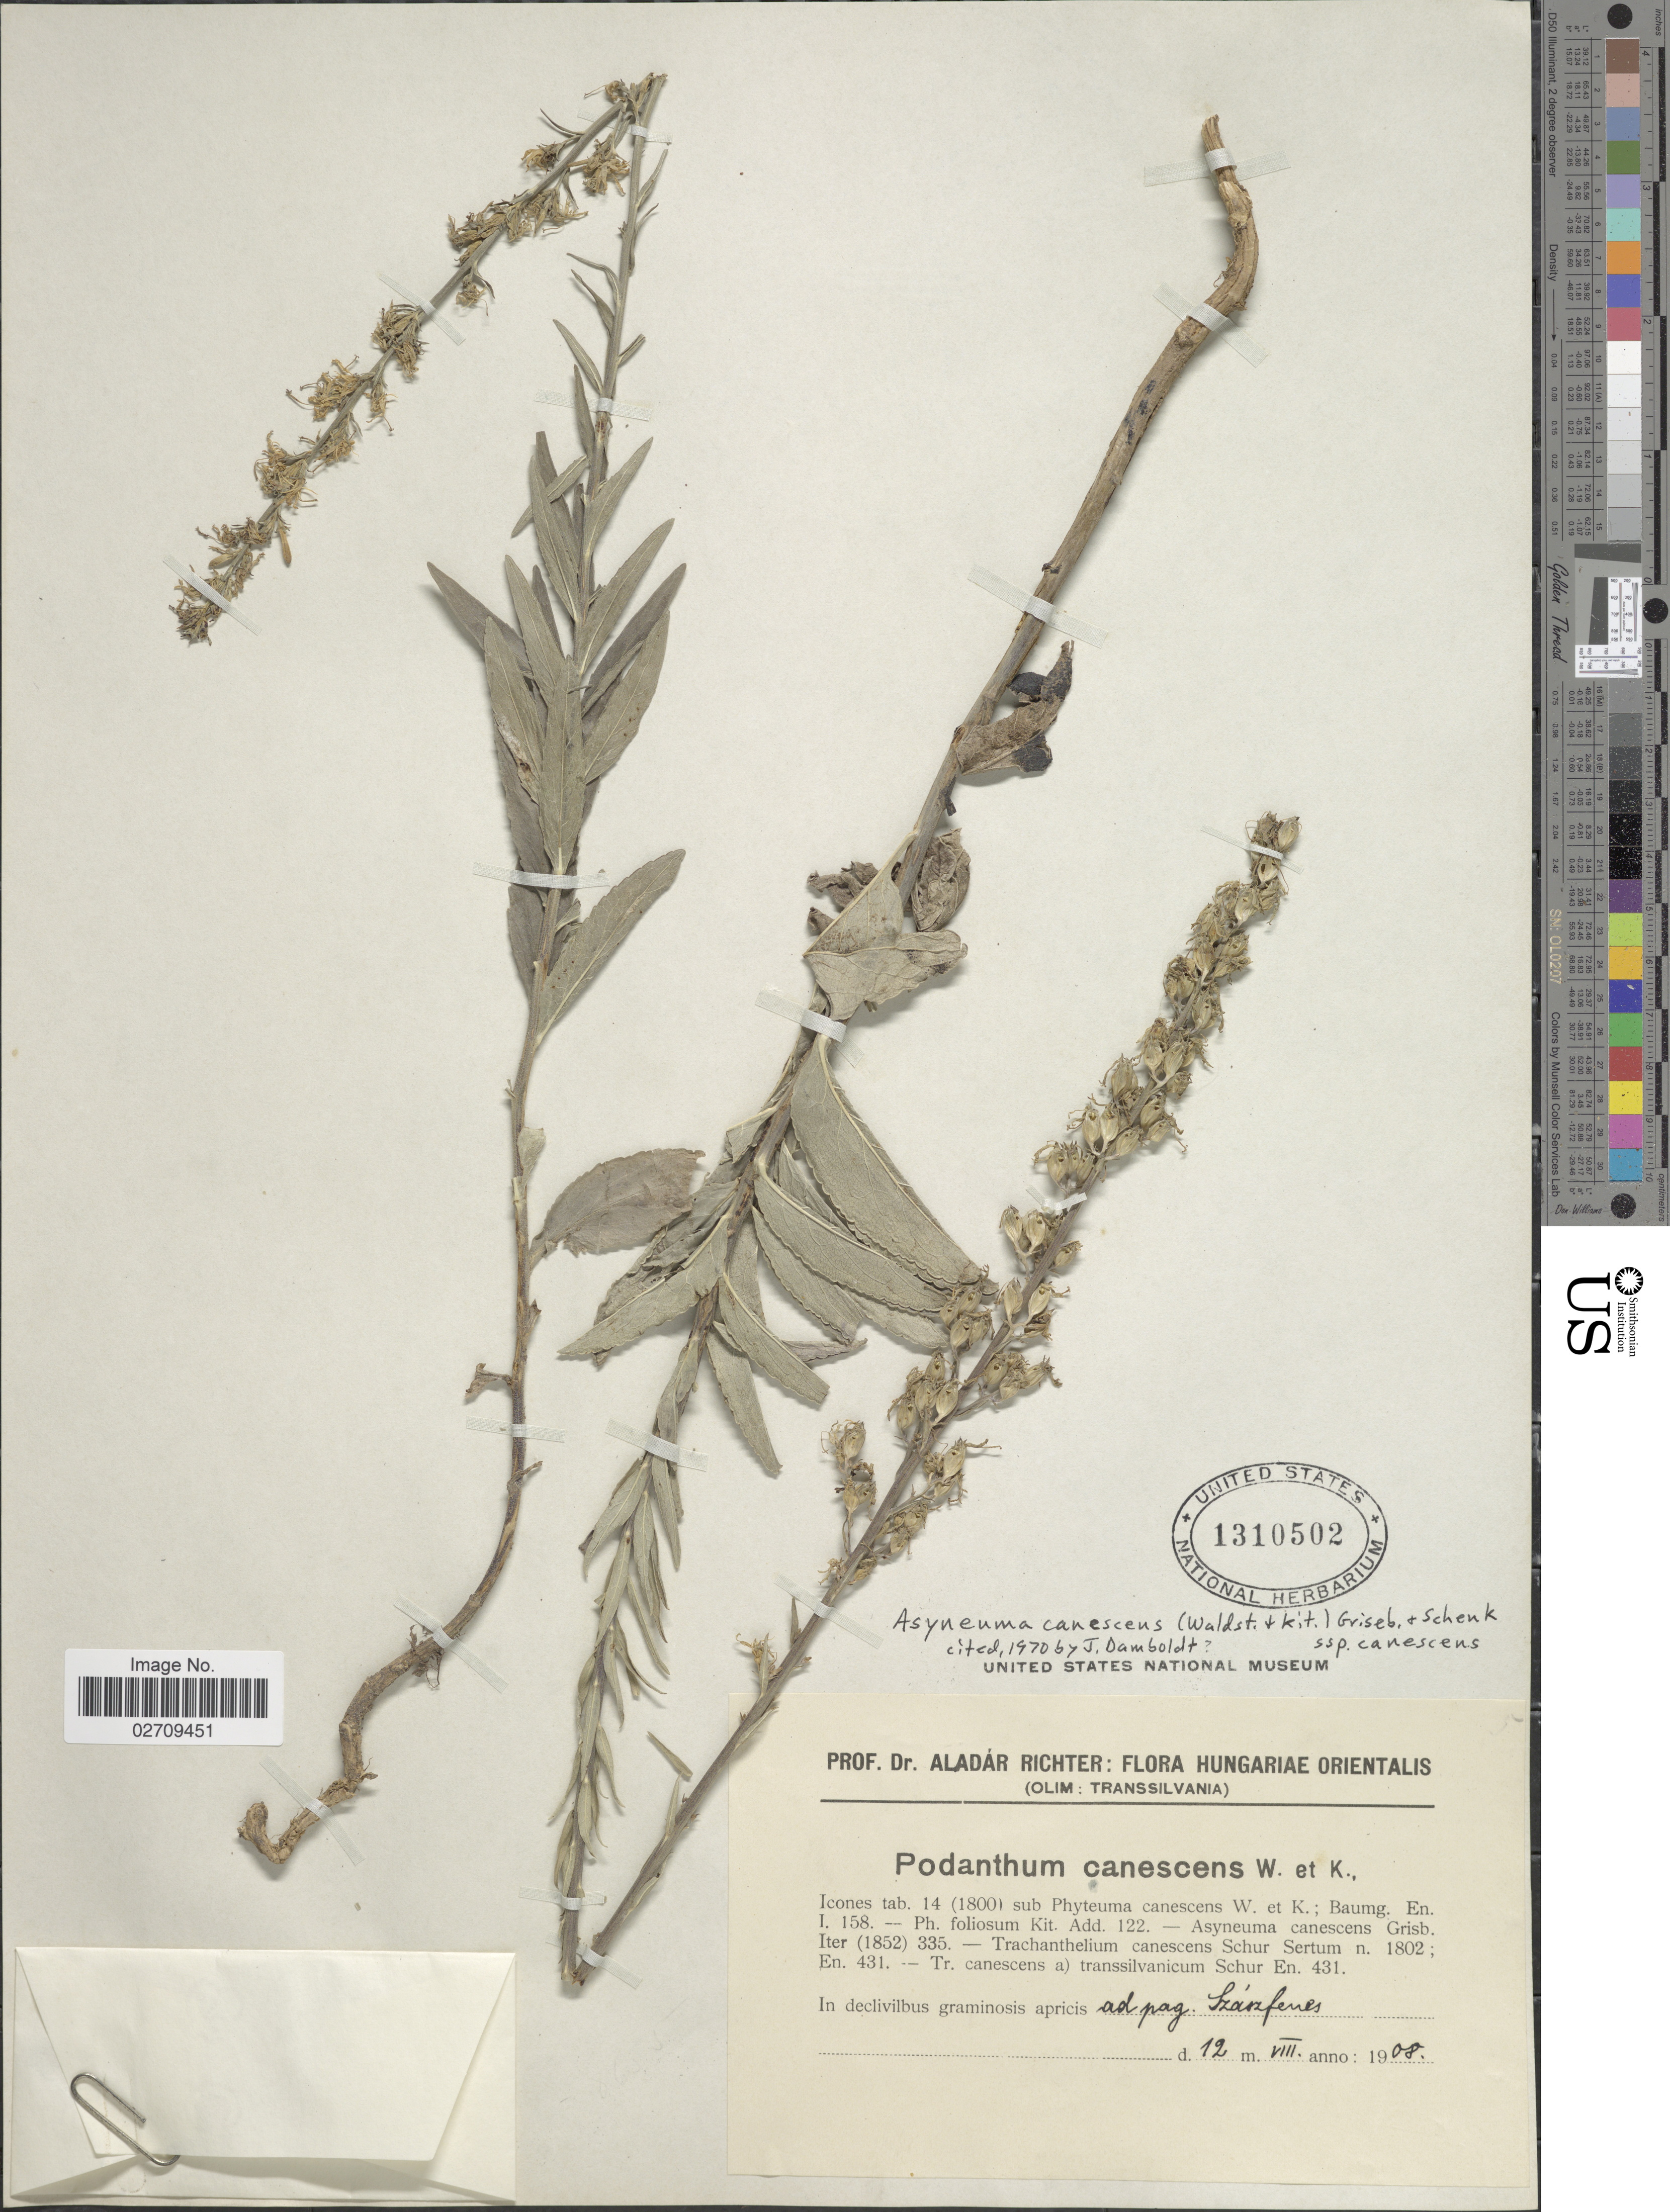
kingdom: Plantae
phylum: Tracheophyta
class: Magnoliopsida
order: Asterales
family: Campanulaceae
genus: Asyneuma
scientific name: Asyneuma canescens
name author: (Waldst. & Kit.) Griseb. & Schenk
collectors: A. Richter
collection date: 1908-08-12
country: Hungary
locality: In declivilbus graminosis apricis ad pag. Szarzfenes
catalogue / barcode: US 1310502